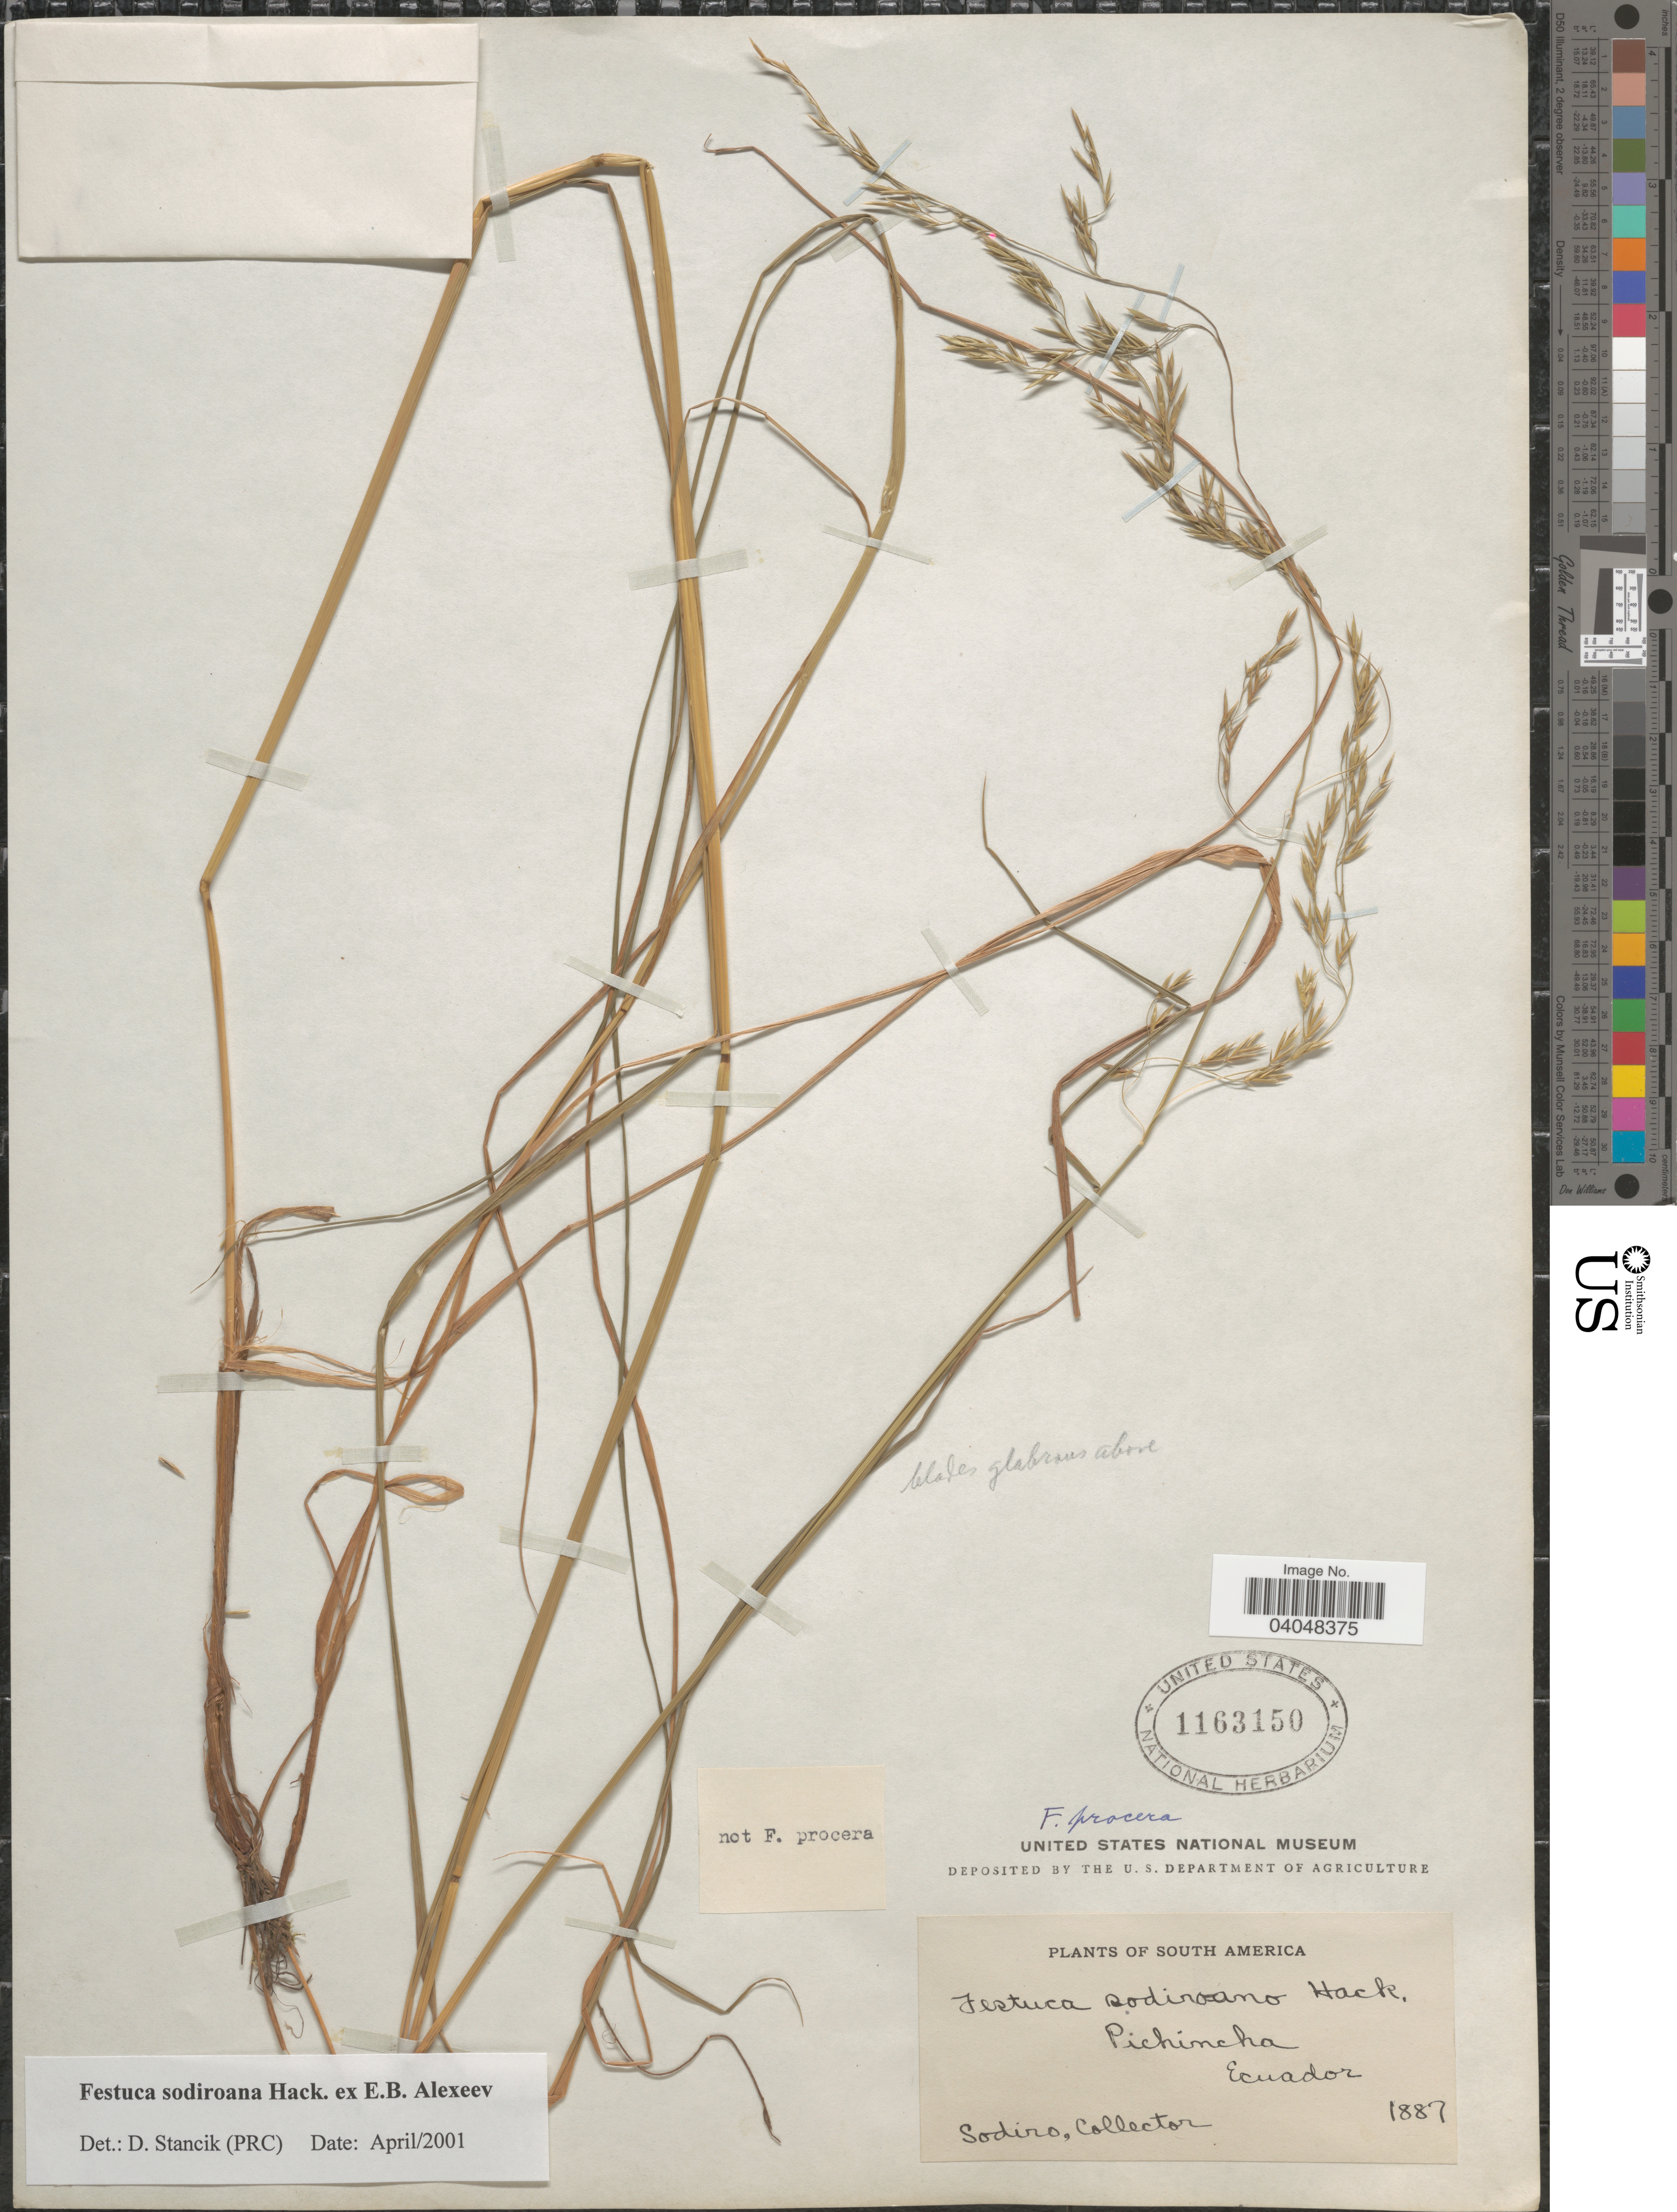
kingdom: Plantae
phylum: Tracheophyta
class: Liliopsida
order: Poales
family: Poaceae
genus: Festuca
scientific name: Festuca sodiroana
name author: Hack. ex E.B. Alexeev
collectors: Sodiro, --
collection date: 1887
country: Ecuador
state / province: Pichincha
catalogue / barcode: US 1163150